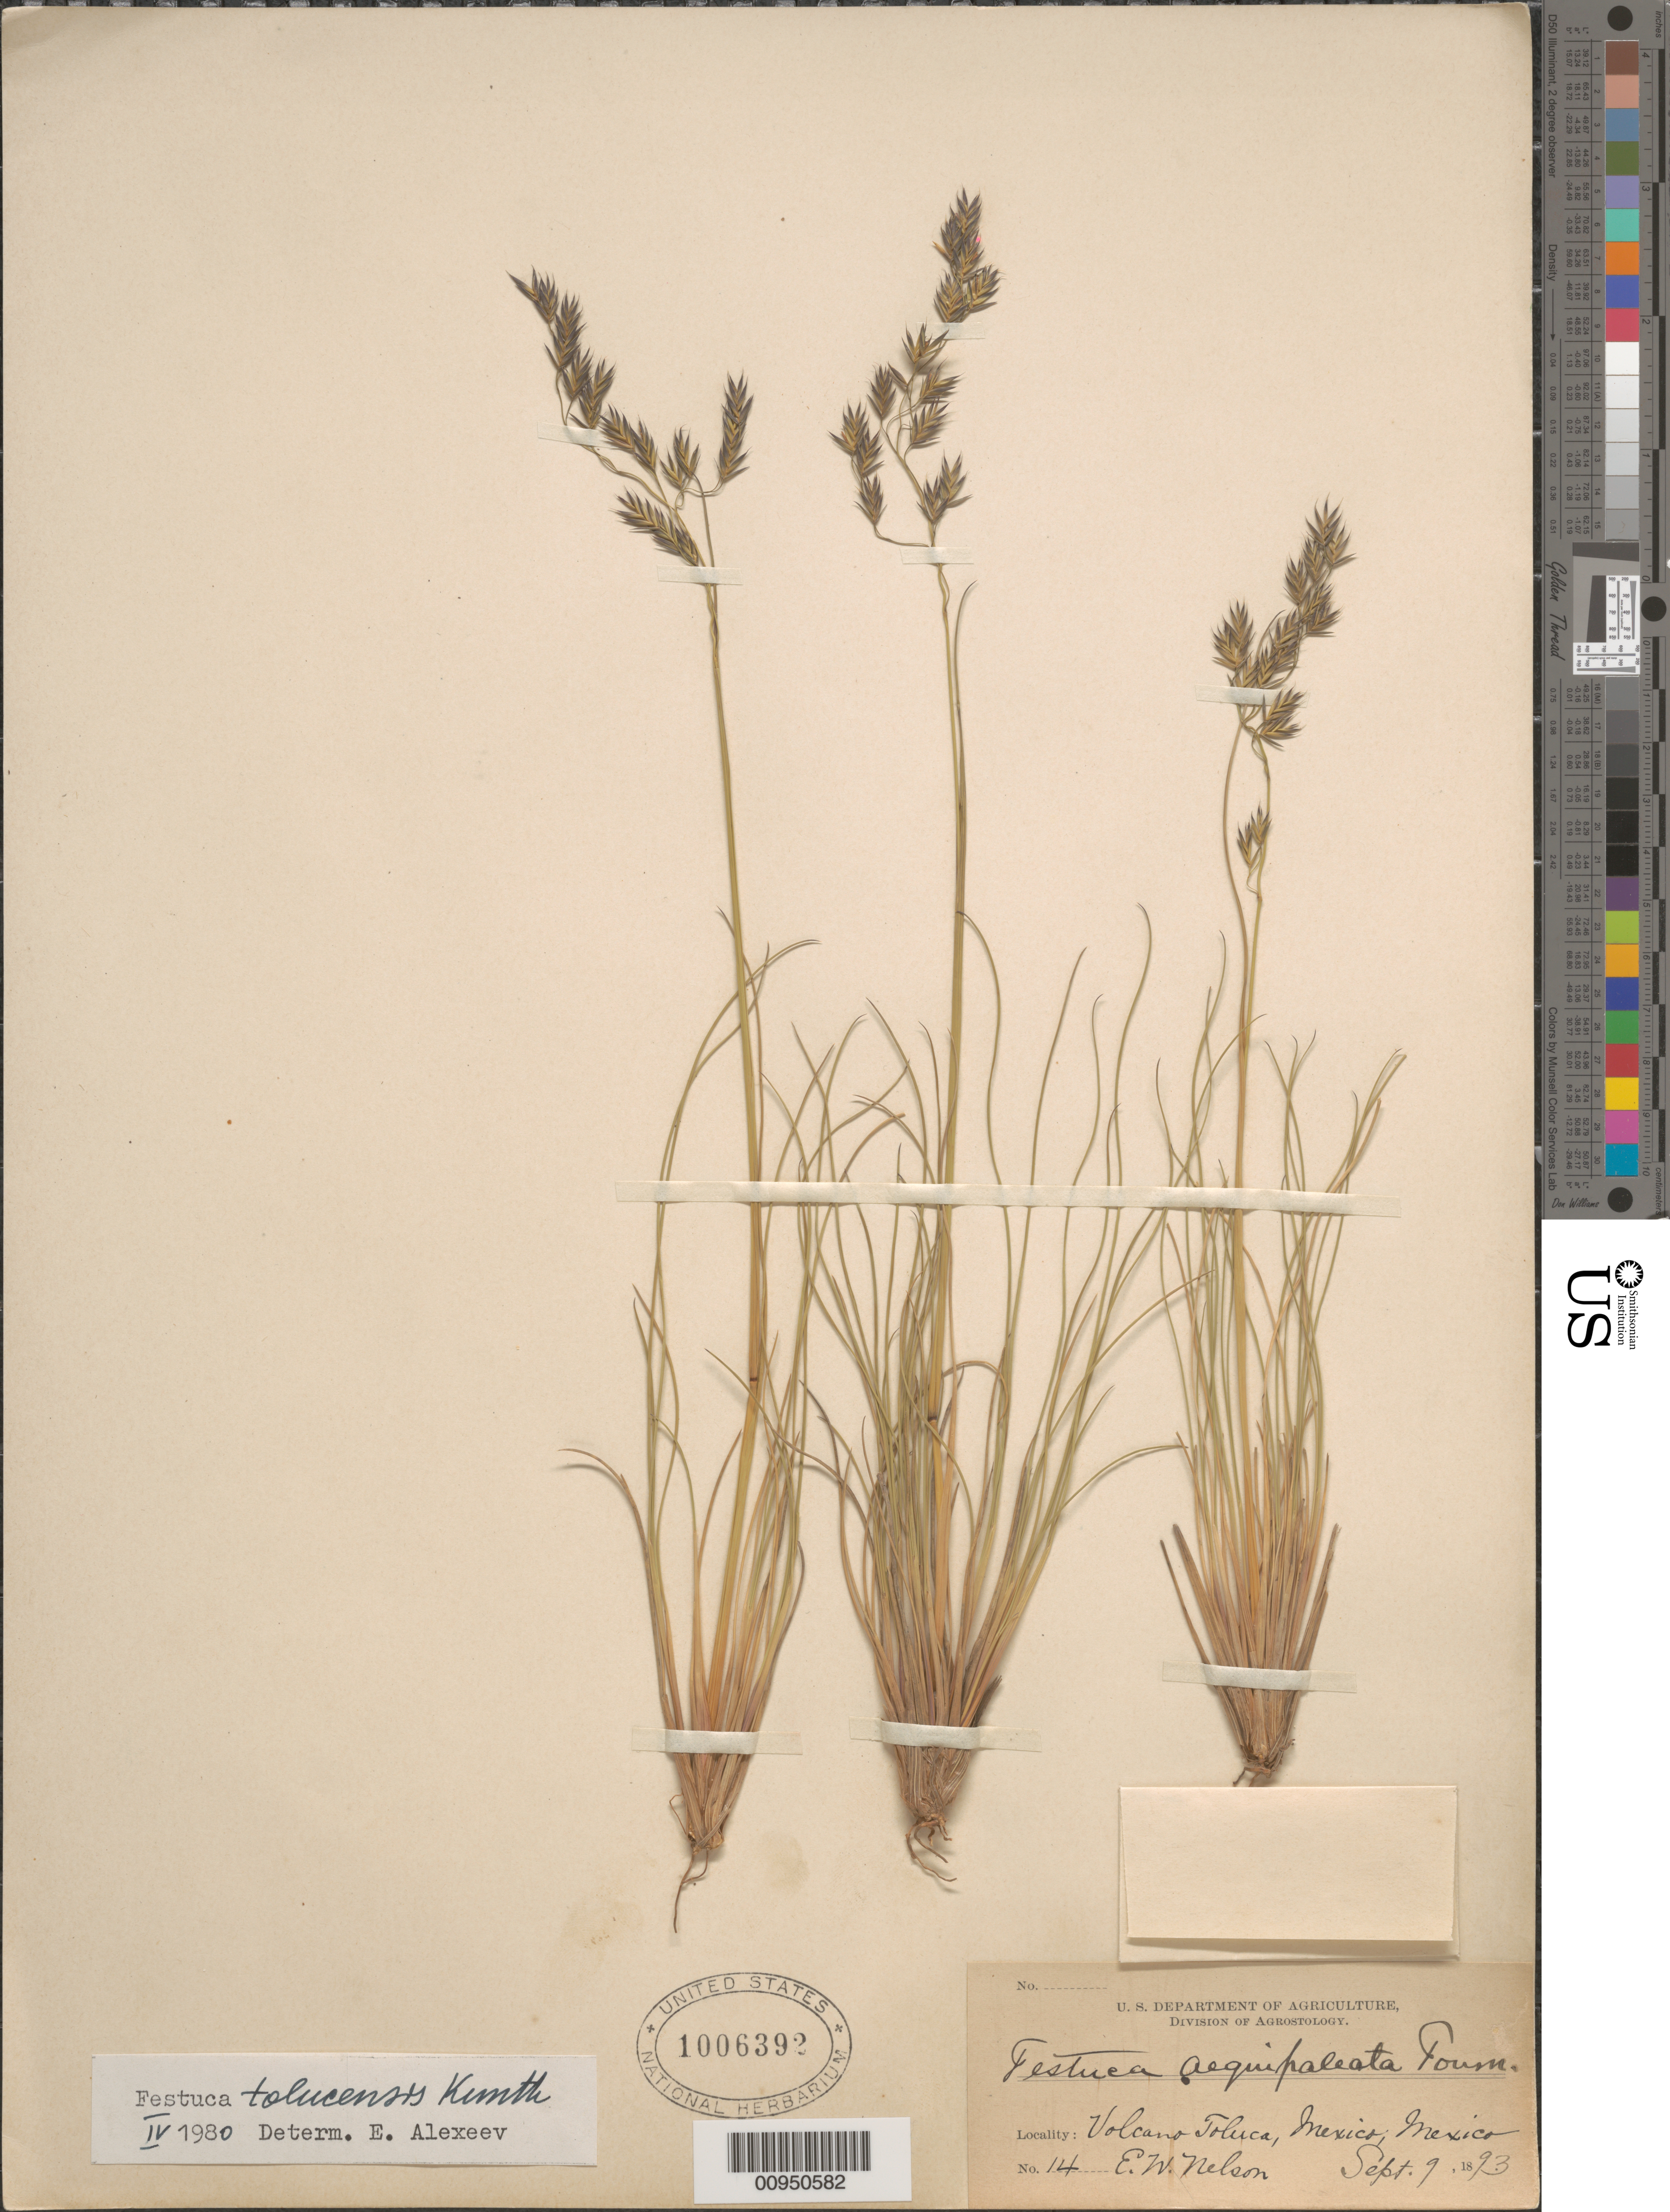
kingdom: Plantae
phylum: Tracheophyta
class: Liliopsida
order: Poales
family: Poaceae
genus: Festuca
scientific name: Festuca tolucensis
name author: Kunth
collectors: E. W. Nelson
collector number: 14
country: Mexico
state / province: México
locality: Volcano Toluca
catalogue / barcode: US 1006392